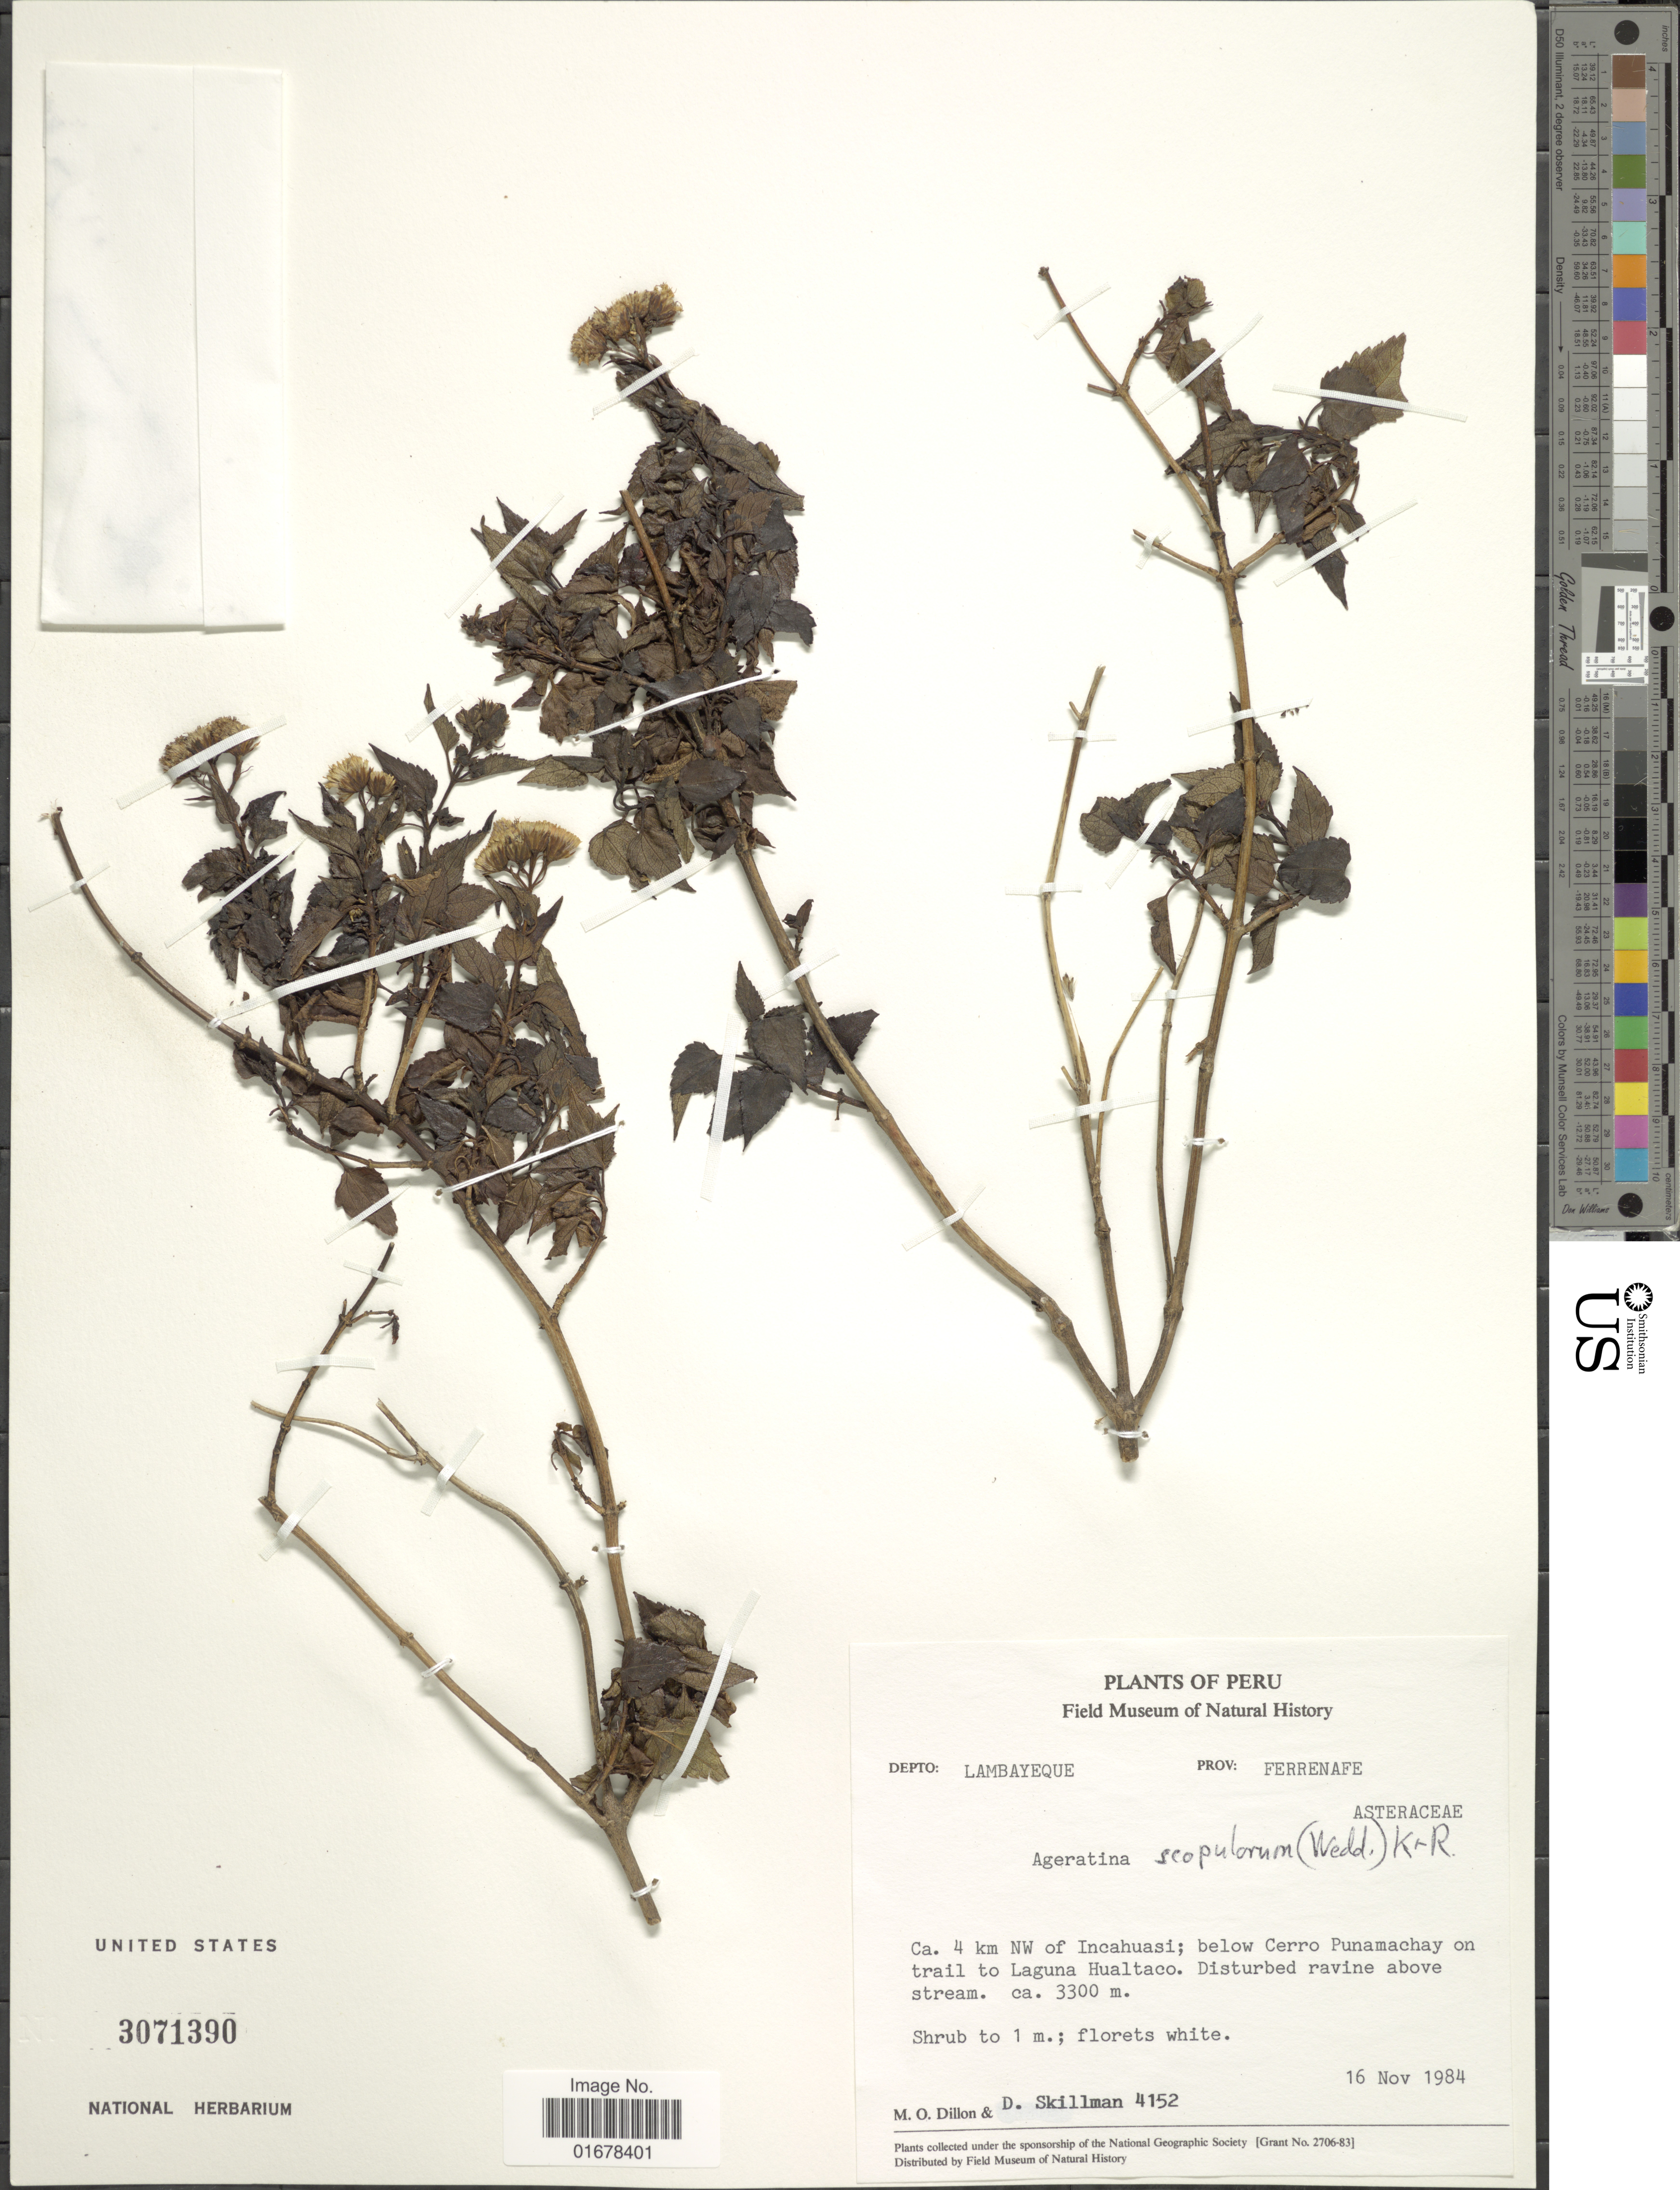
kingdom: Plantae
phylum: Tracheophyta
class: Magnoliopsida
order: Asterales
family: Asteraceae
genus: Ageratina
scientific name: Ageratina scopulorum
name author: (Wedd.) R.M. King & H. Rob.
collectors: M. O. Dillon & D. Skillman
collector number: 4152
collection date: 1984-11-16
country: Peru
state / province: Lambayeque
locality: Depto: Lambayeque, Prov.: Ferrenafe, 4 km NW of Incahuasi; below Cerro Punamachay on trail to Laguna Hualtaco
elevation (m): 3300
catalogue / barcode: US 3071390